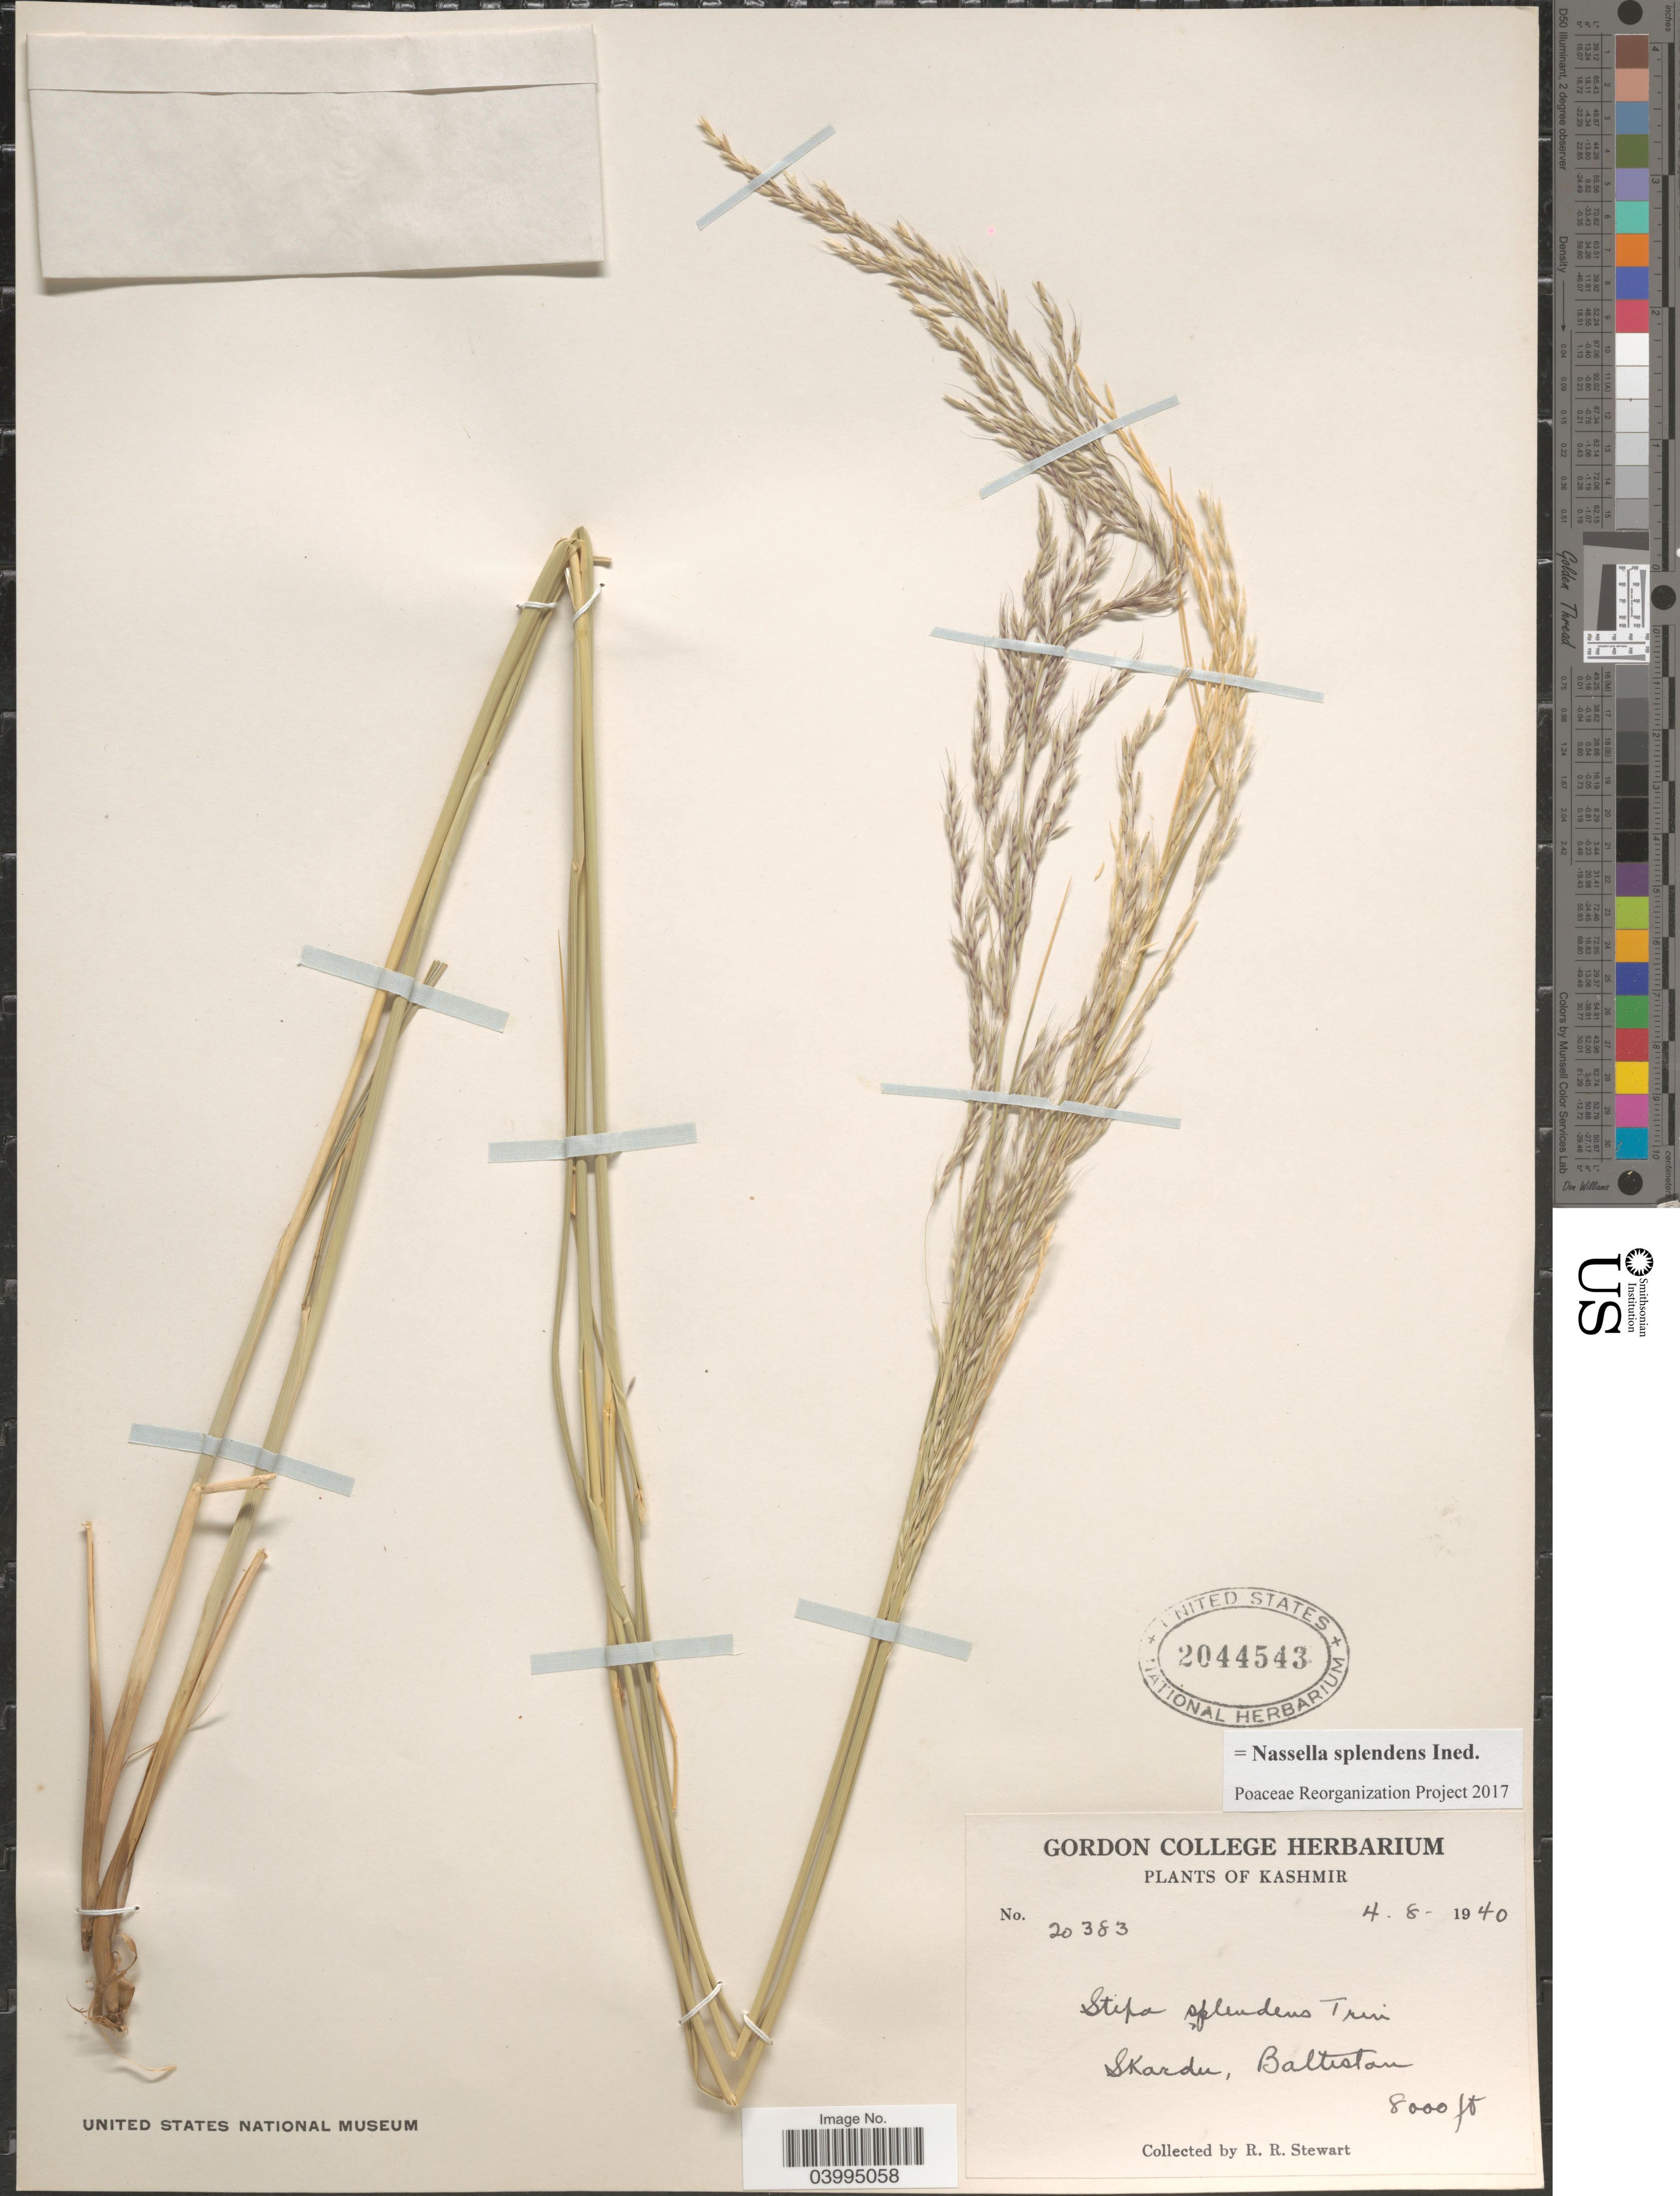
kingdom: Plantae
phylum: Tracheophyta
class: Liliopsida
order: Poales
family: Poaceae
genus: Neotrinia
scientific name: Neotrinia splendens (Trin.) M. Nobis, P.D. Gudkova & A. Nowak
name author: (Trin.)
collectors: R. Stewart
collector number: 20383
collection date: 1940-08-04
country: India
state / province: Jammu and Kashmir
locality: Kashmir. Skardu, Baltistan.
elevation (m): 2438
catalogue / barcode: US 2044543